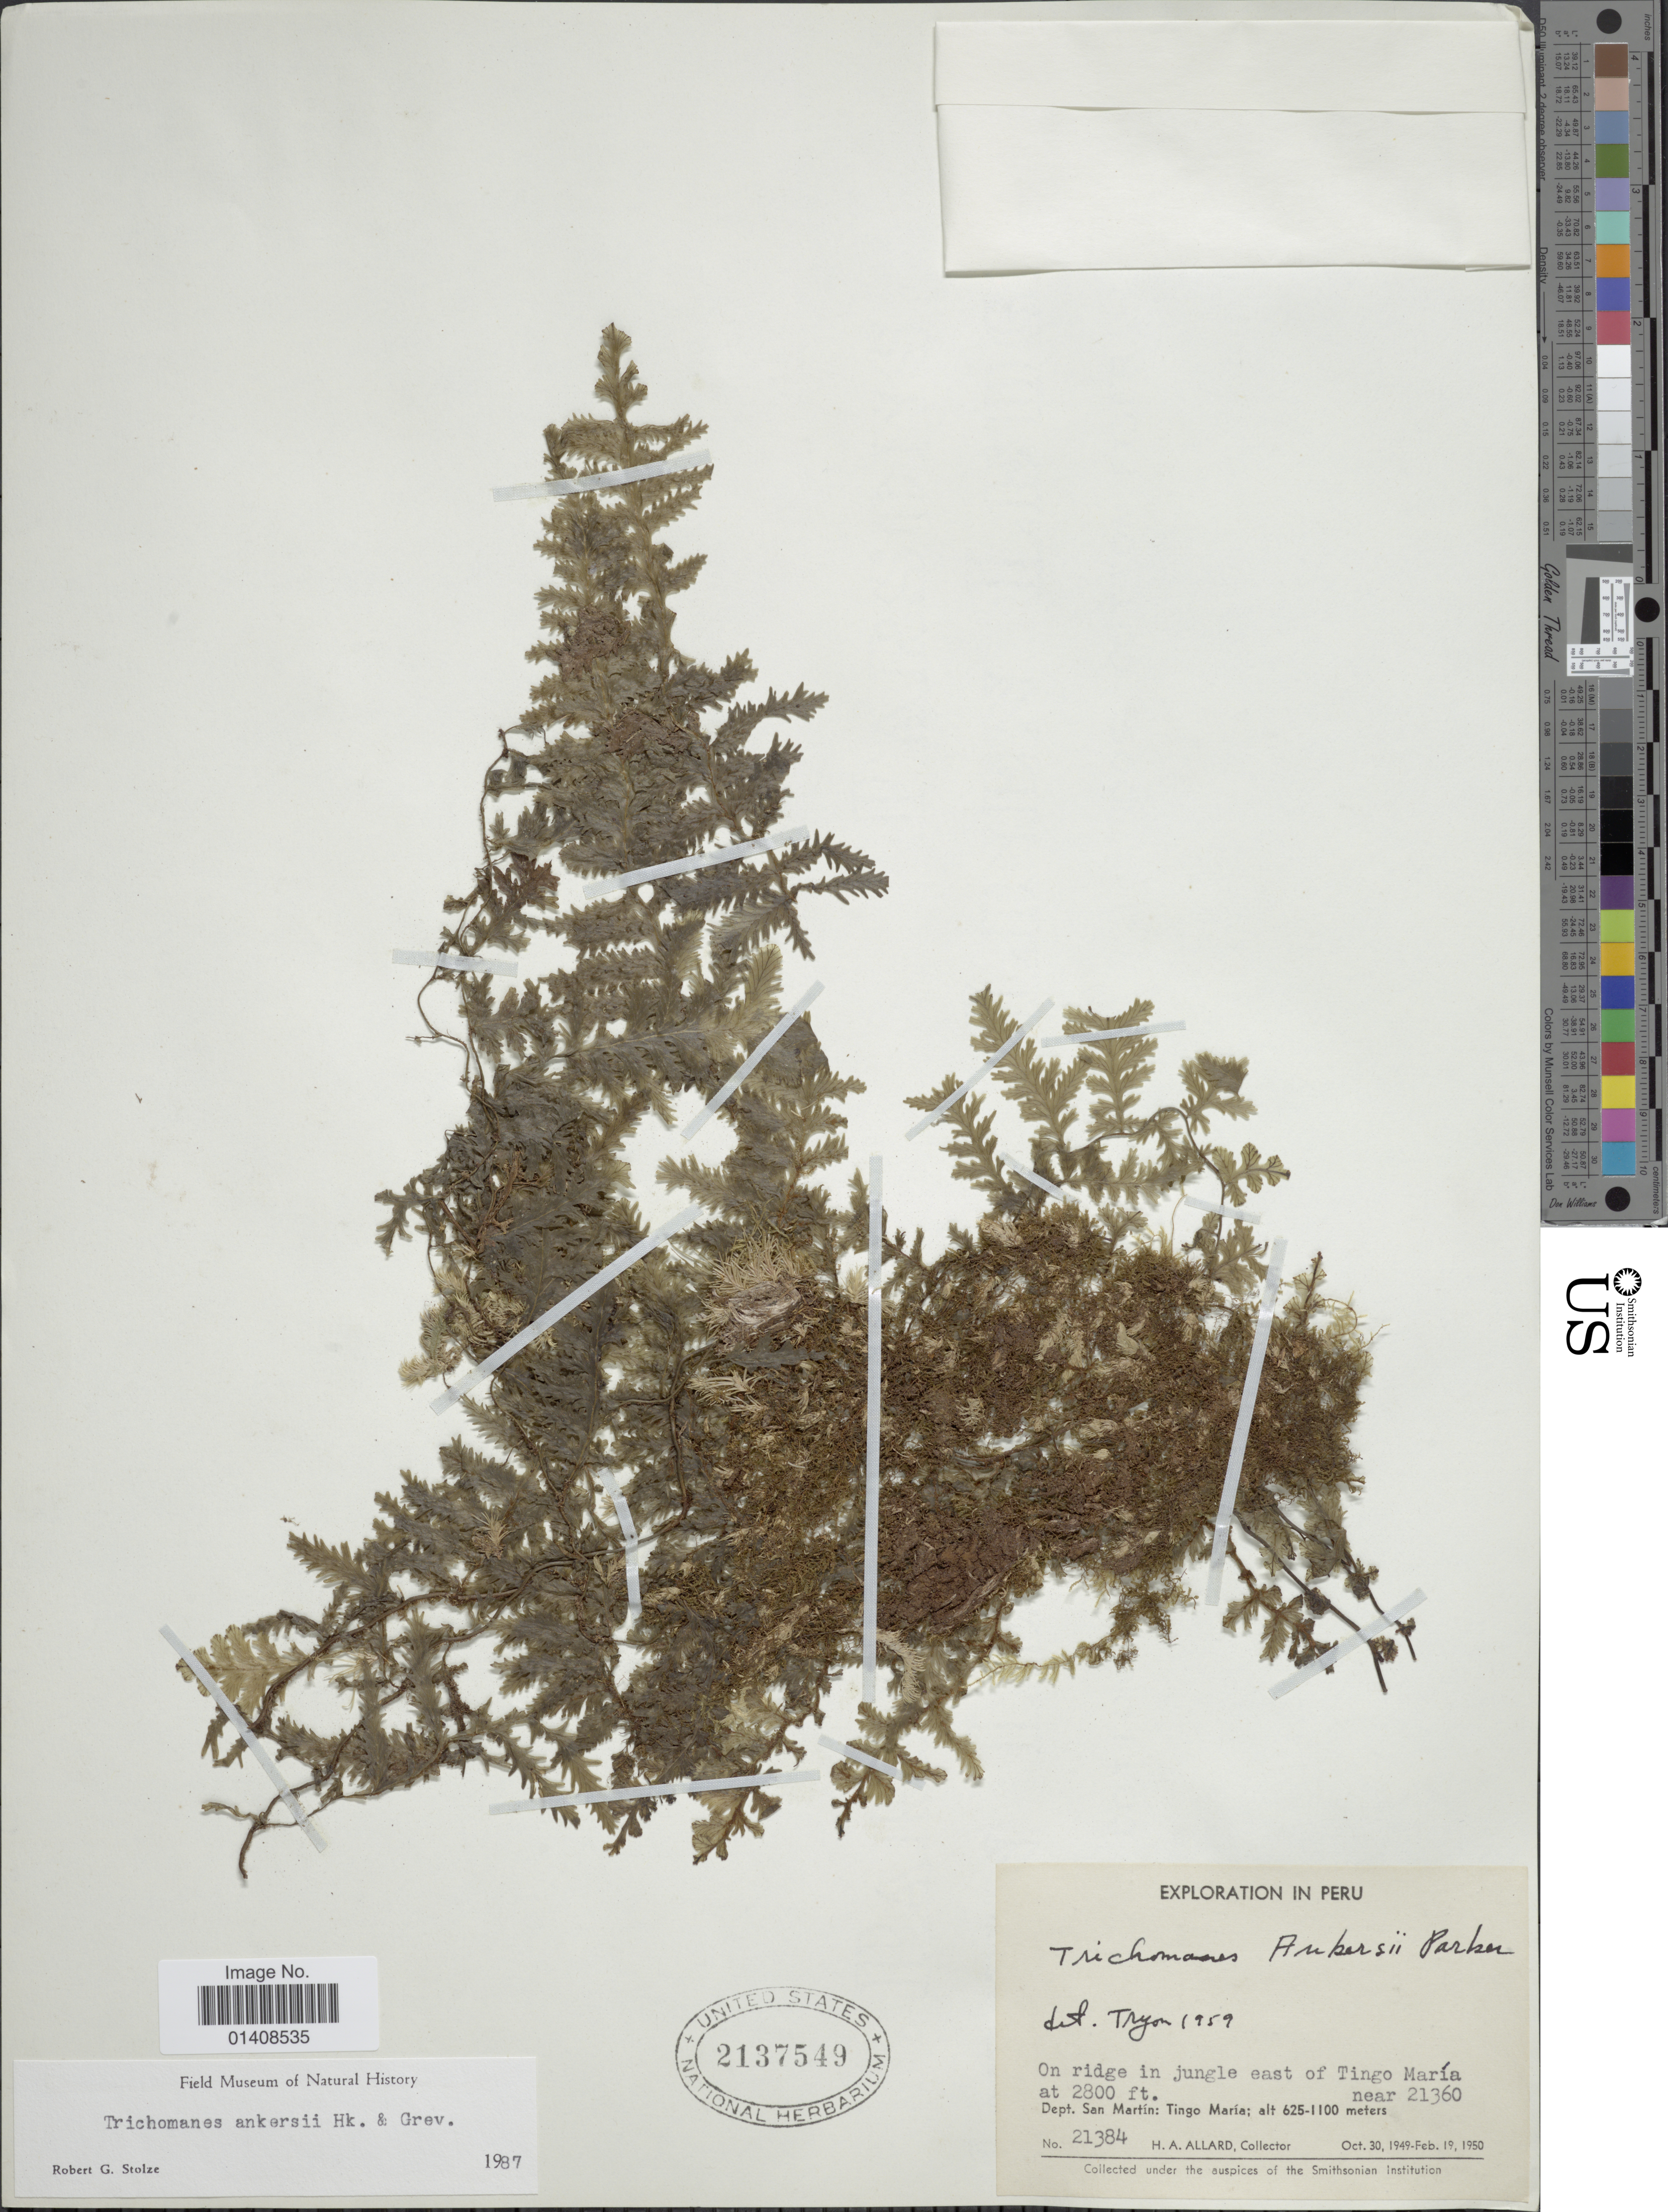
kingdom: Plantae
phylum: Tracheophyta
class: Polypodiopsida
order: Hymenophyllales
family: Hymenophyllaceae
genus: Trichomanes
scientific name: Trichomanes ankersii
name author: C. Parker ex Hook. & Grev.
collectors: H. A. Allard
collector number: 21384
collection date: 1949-10-30/1950-02-19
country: Peru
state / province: San Martín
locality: On ridge in jungle east of Tingo Maria, Tingo Maria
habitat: on ridge in jungle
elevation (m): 853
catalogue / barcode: US 2137549